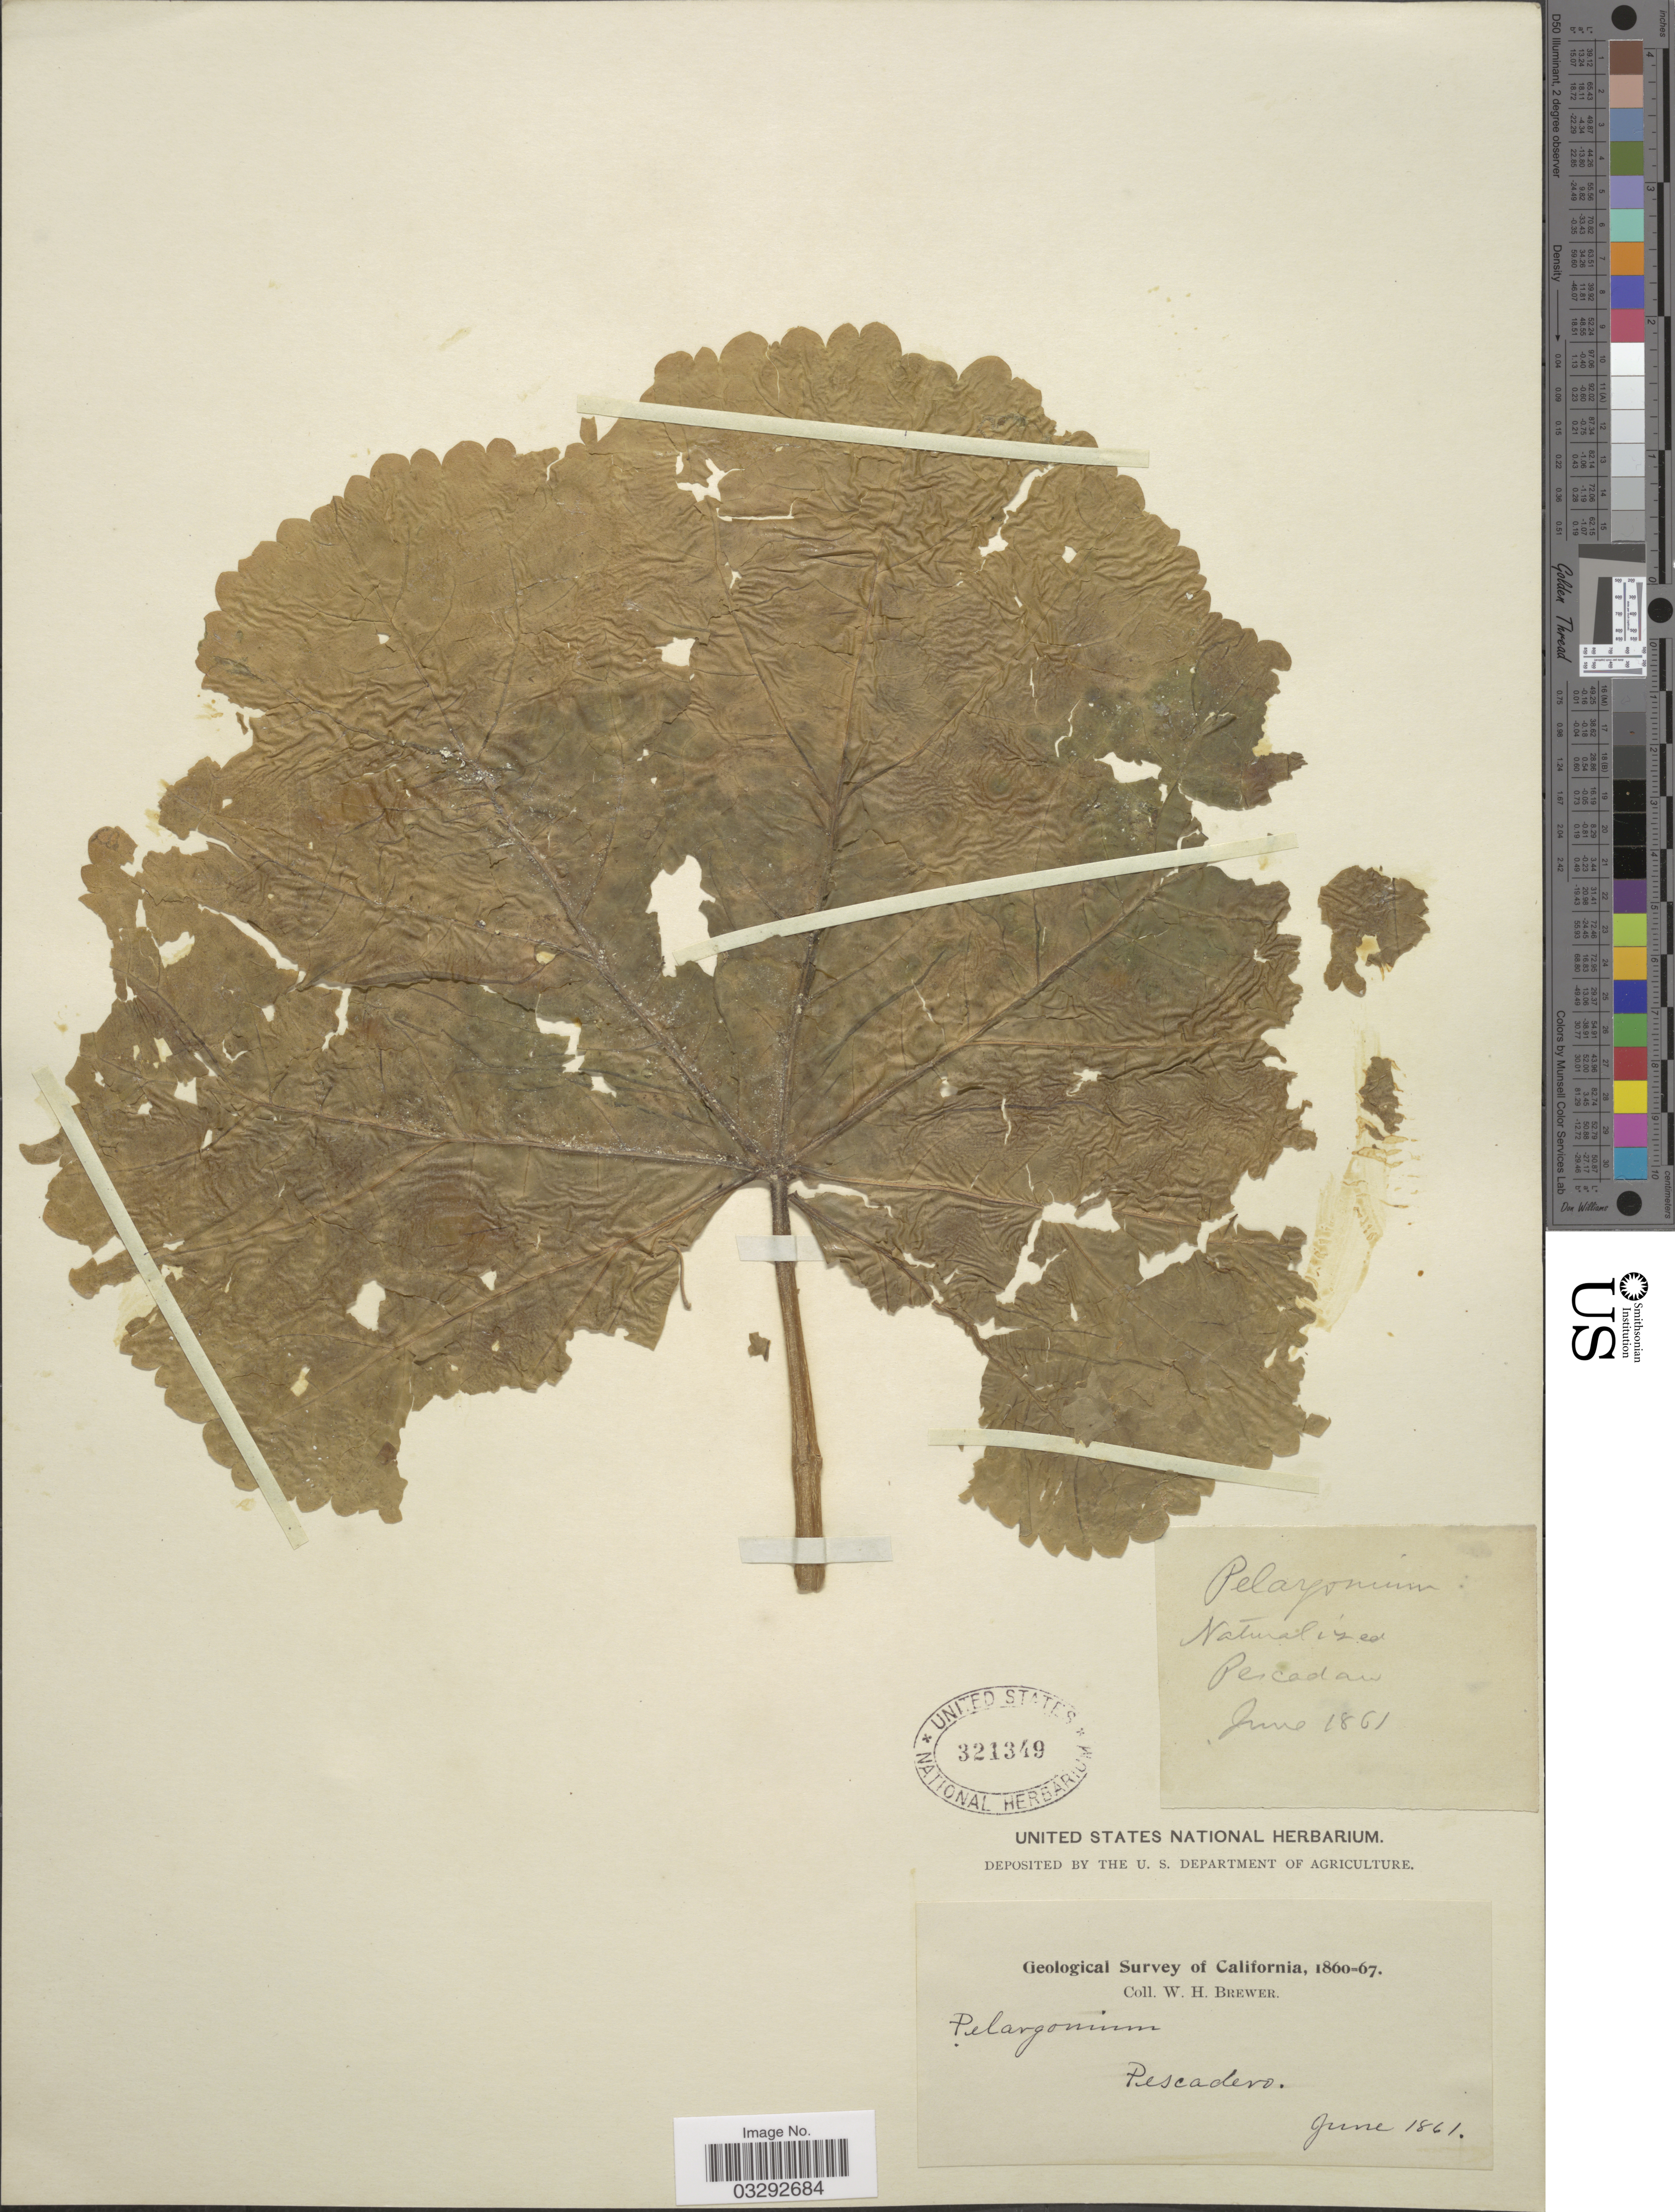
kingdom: Plantae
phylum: Tracheophyta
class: Magnoliopsida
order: Geraniales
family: Geraniaceae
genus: Pelargonium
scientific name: Pelargonium sp.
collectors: W. H. Brewer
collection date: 1861-06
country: United States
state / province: California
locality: Pescadero.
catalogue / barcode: US 321349